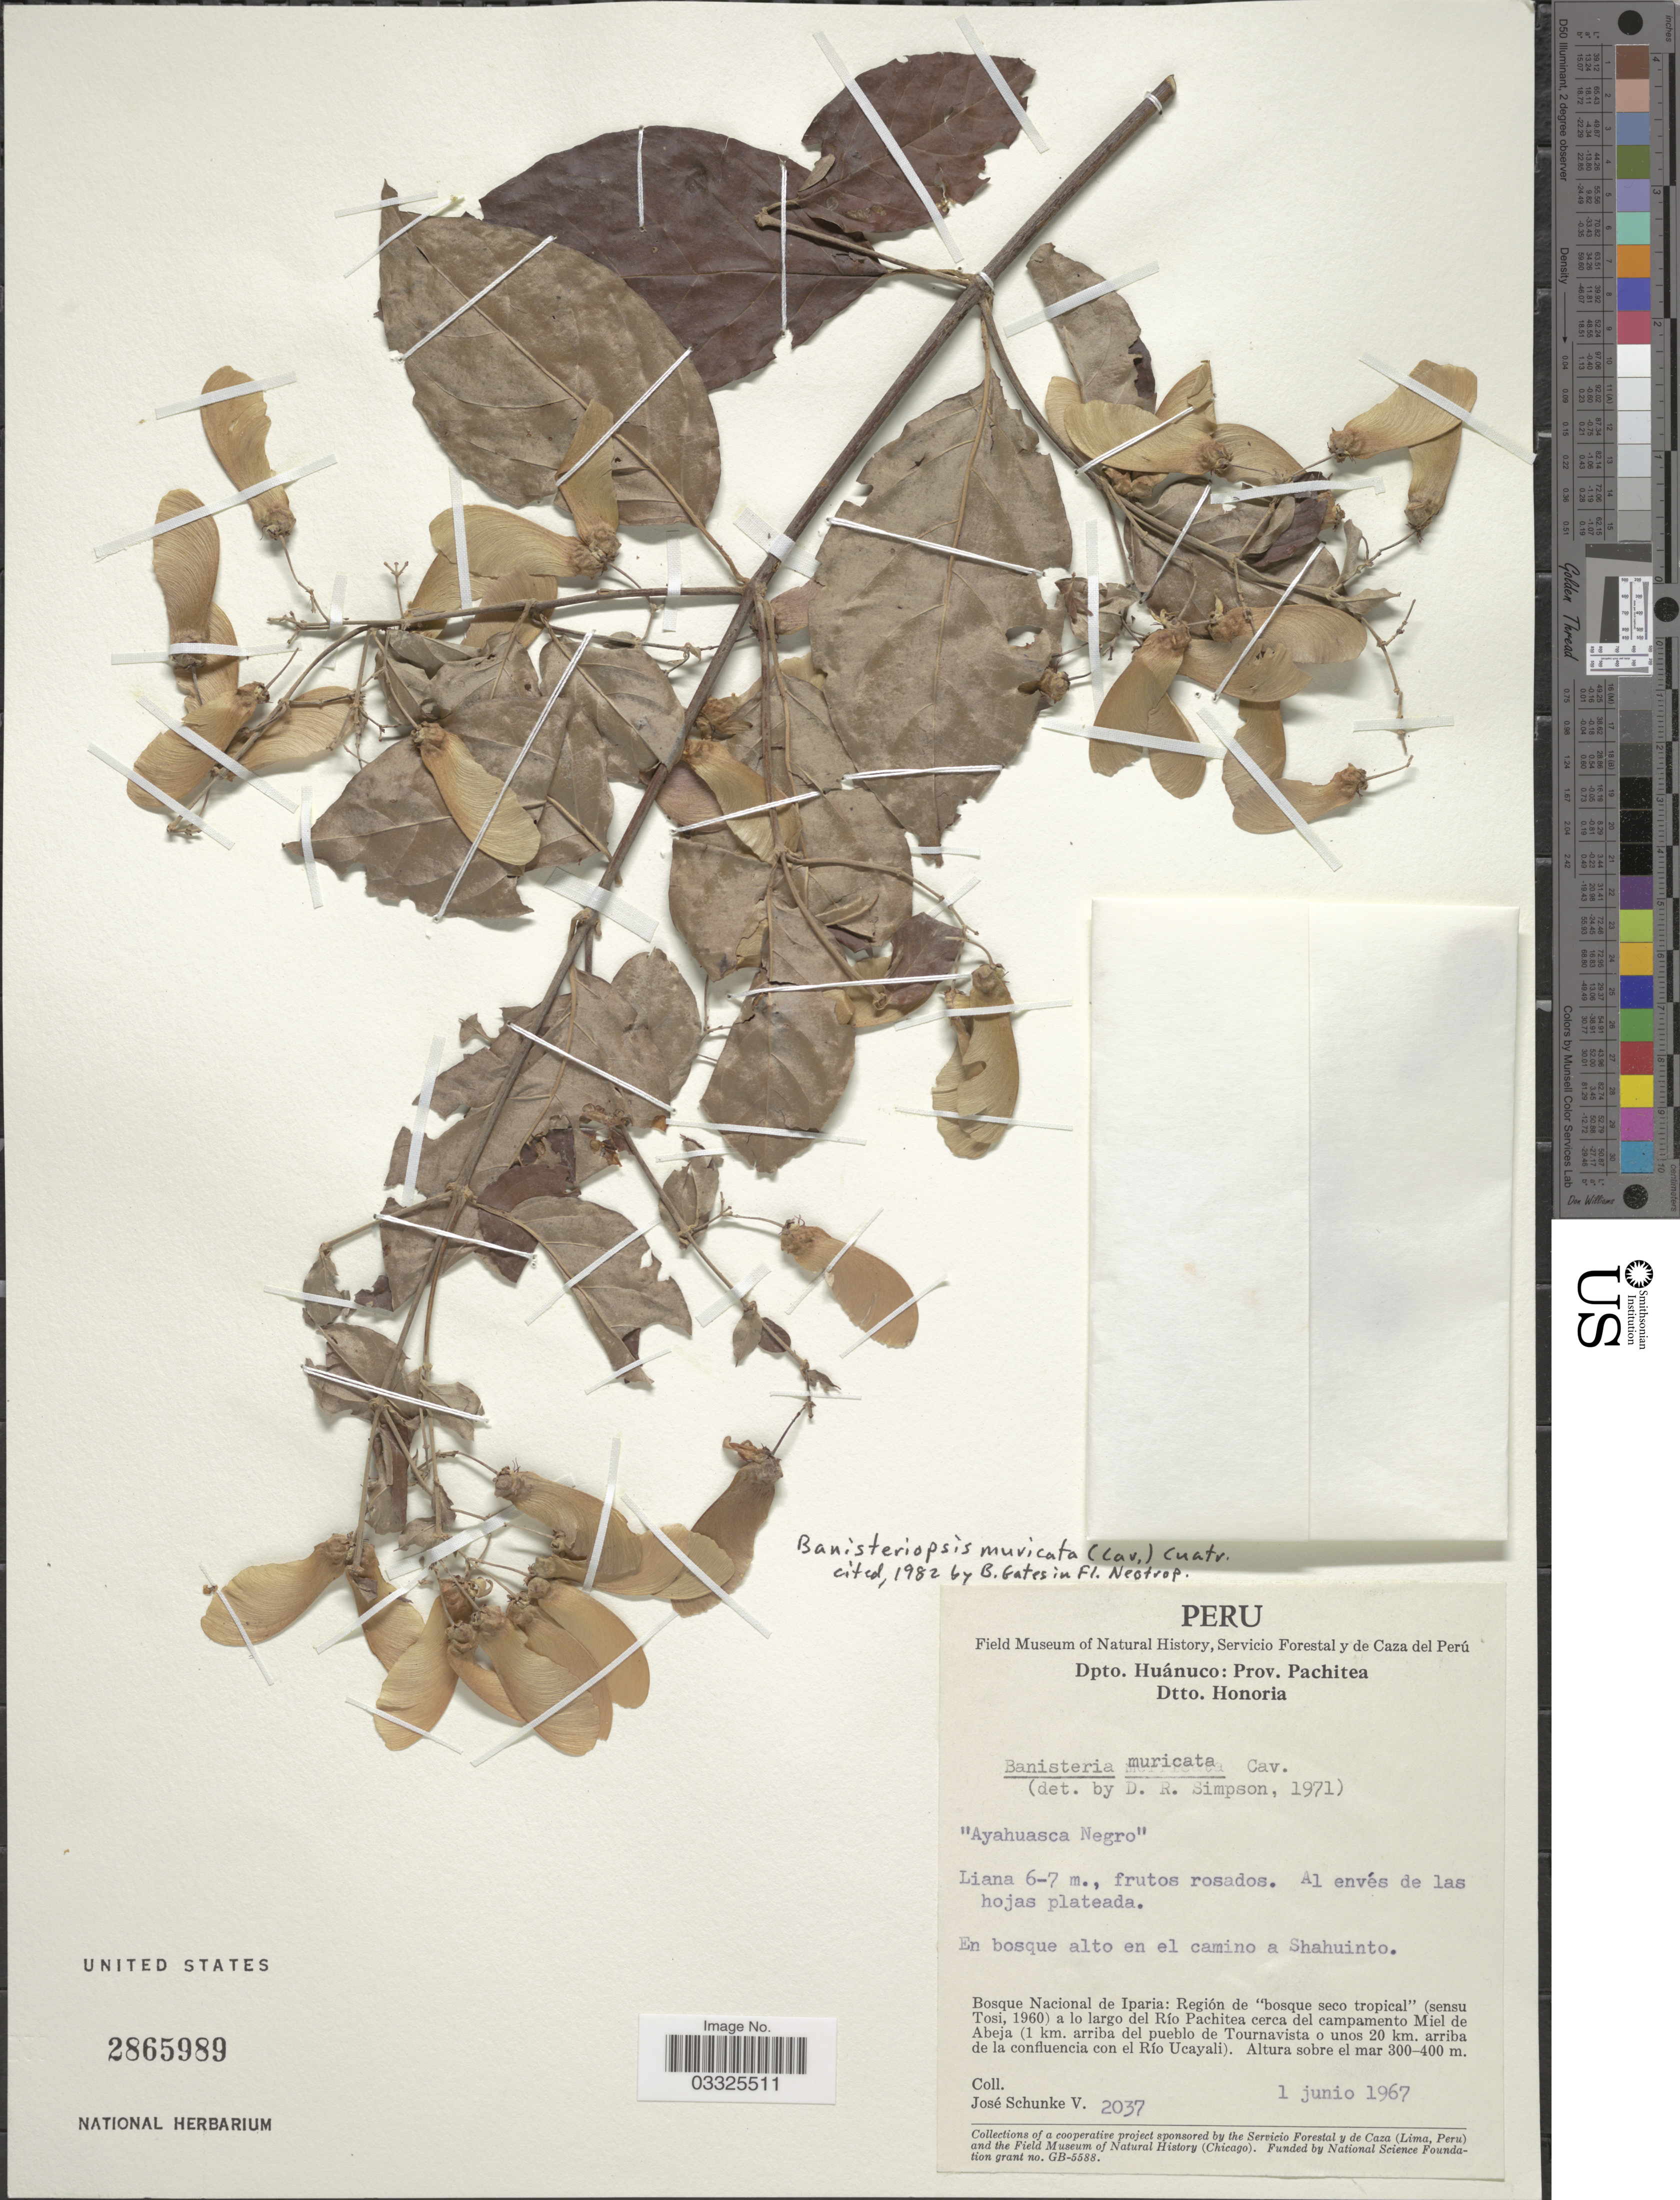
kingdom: Plantae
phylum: Tracheophyta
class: Magnoliopsida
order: Malpighiales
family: Malpighiaceae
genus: Banisteriopsis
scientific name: Banisteriopsis muricata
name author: (Cav.) Cuatrec.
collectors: J. Schunke Vigo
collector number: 2037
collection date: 1967-06-01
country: Peru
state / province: Huánuco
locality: Dpto. Huánuco: Prov. Pachitea, Dtto. Honoria, En bosque alto en el camino a Shahuinto.Bosque Nacional de Iparia: Región de "bosque seco tropical" (sensu Tosi, 1960) a lo largo del Río Pachitea cerca del campamento Miel de Abeja (1 km. arriba del pueblo de Tournavista o unos 20 km. arriba de la confluencia con el Río Ucayali).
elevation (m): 300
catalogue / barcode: US 2865989